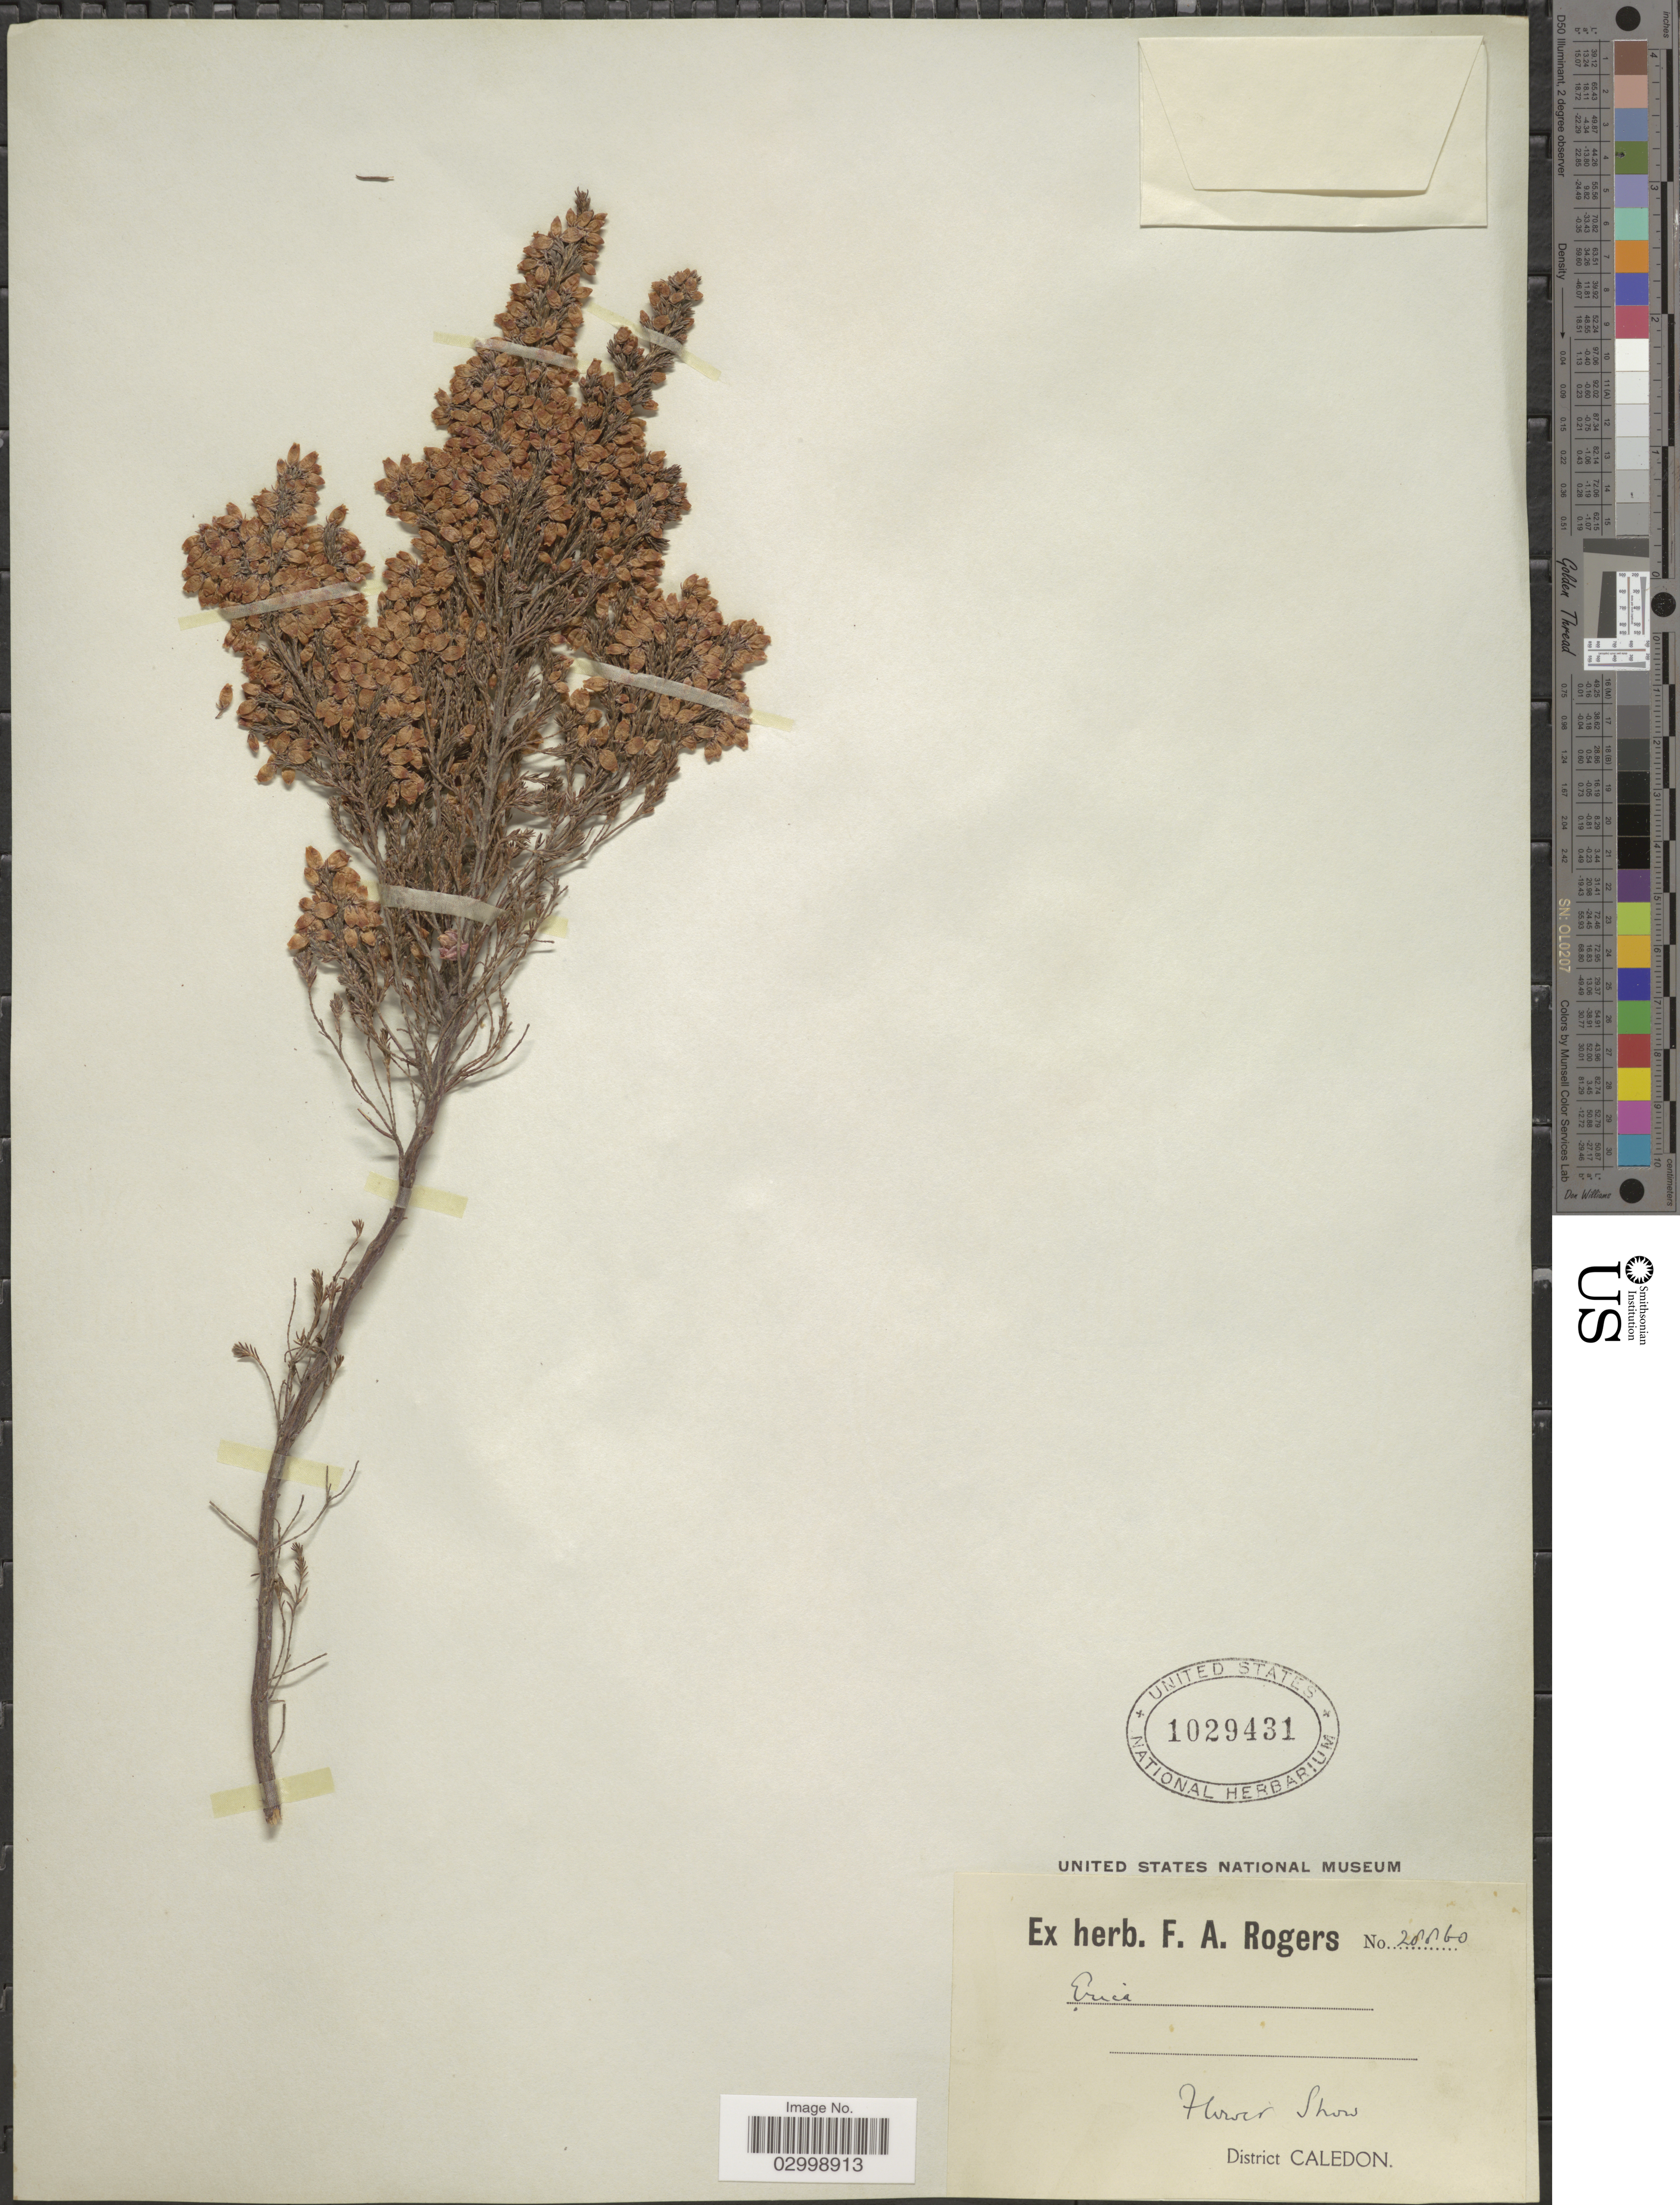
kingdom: Plantae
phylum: Tracheophyta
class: Magnoliopsida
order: Ericales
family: Ericaceae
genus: Erica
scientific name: Erica sp.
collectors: ex herb. F. A. Rogers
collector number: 28860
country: South Africa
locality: Flower Show, District Caledon.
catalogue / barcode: US 1029431